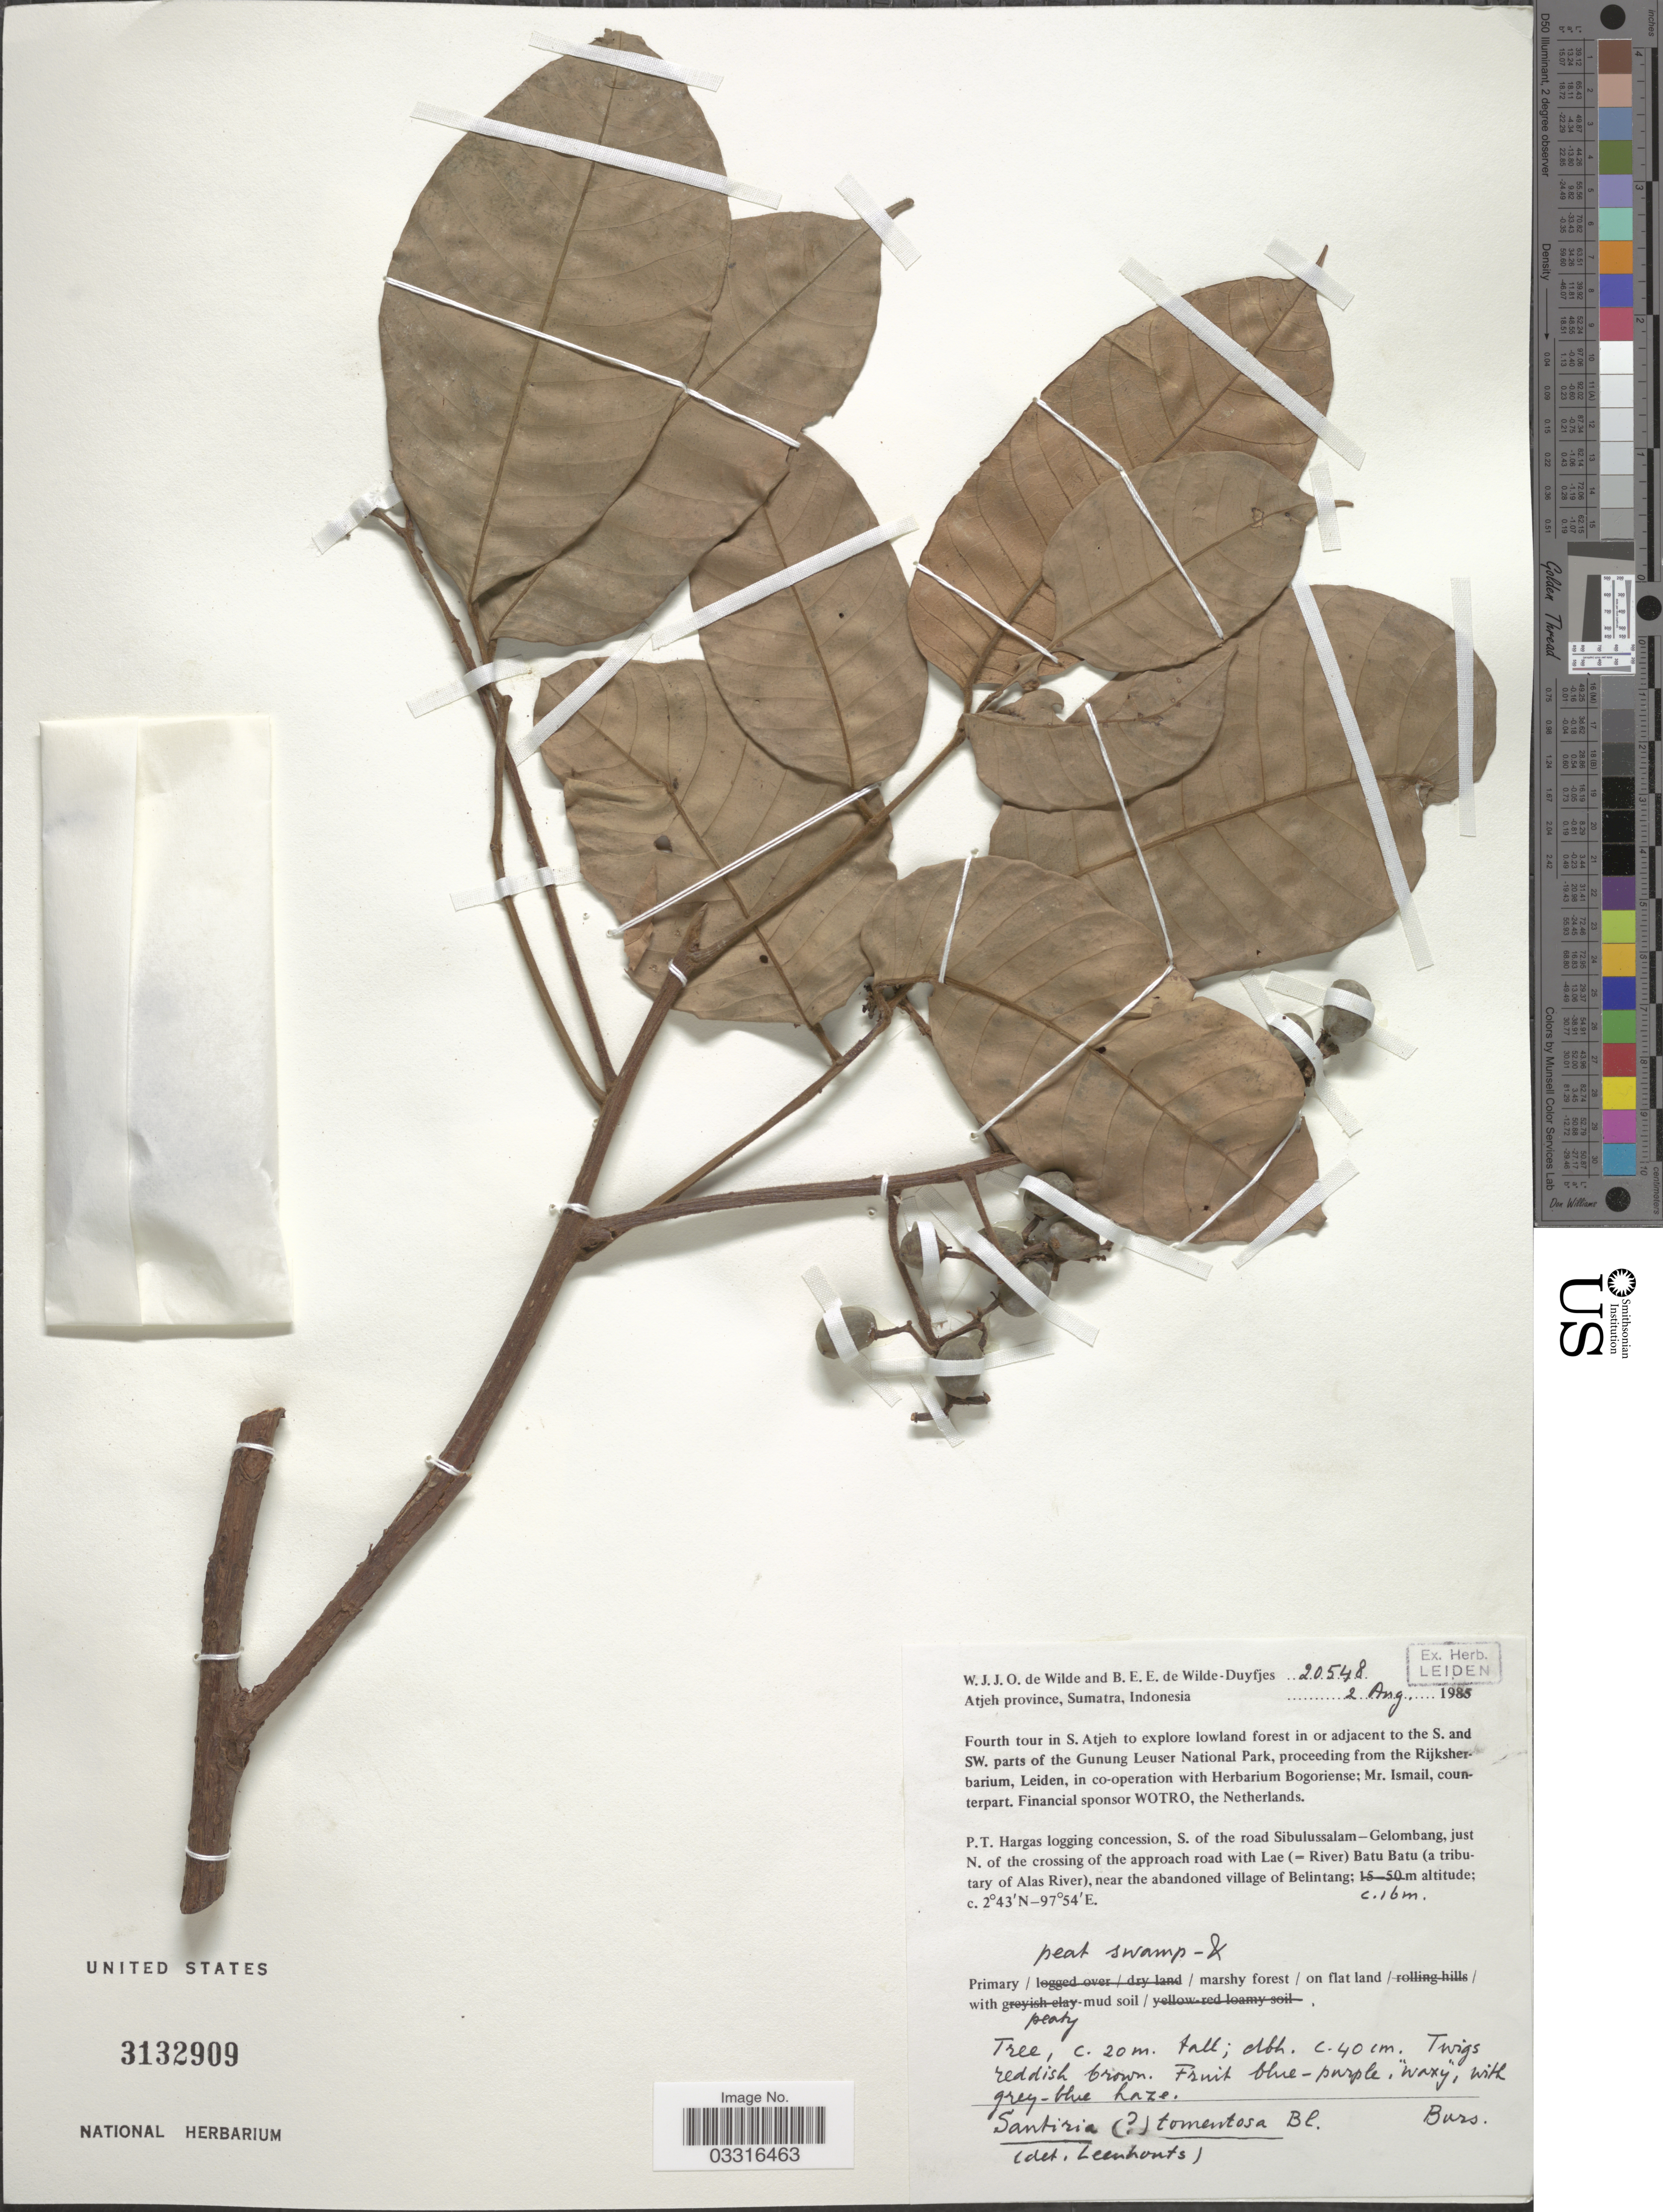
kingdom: Plantae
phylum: Tracheophyta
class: Magnoliopsida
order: Sapindales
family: Burseraceae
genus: Santiria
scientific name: Santiria tomentosa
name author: Blume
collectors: W. J. de Wilde & B. E. de Wilde-Duyfjes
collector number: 20548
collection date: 1985-08-02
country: Indonesia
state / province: Sumatra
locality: Atjeh province. P.T. Hargas logging concession, S. of the road Sibulussalam-Gelombang, just N. of the crossing of the approach road with Lae (=River) Batu Batu (a tributary of Alas River), near the abandoned village of Belintang.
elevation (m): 16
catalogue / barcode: US 3132909